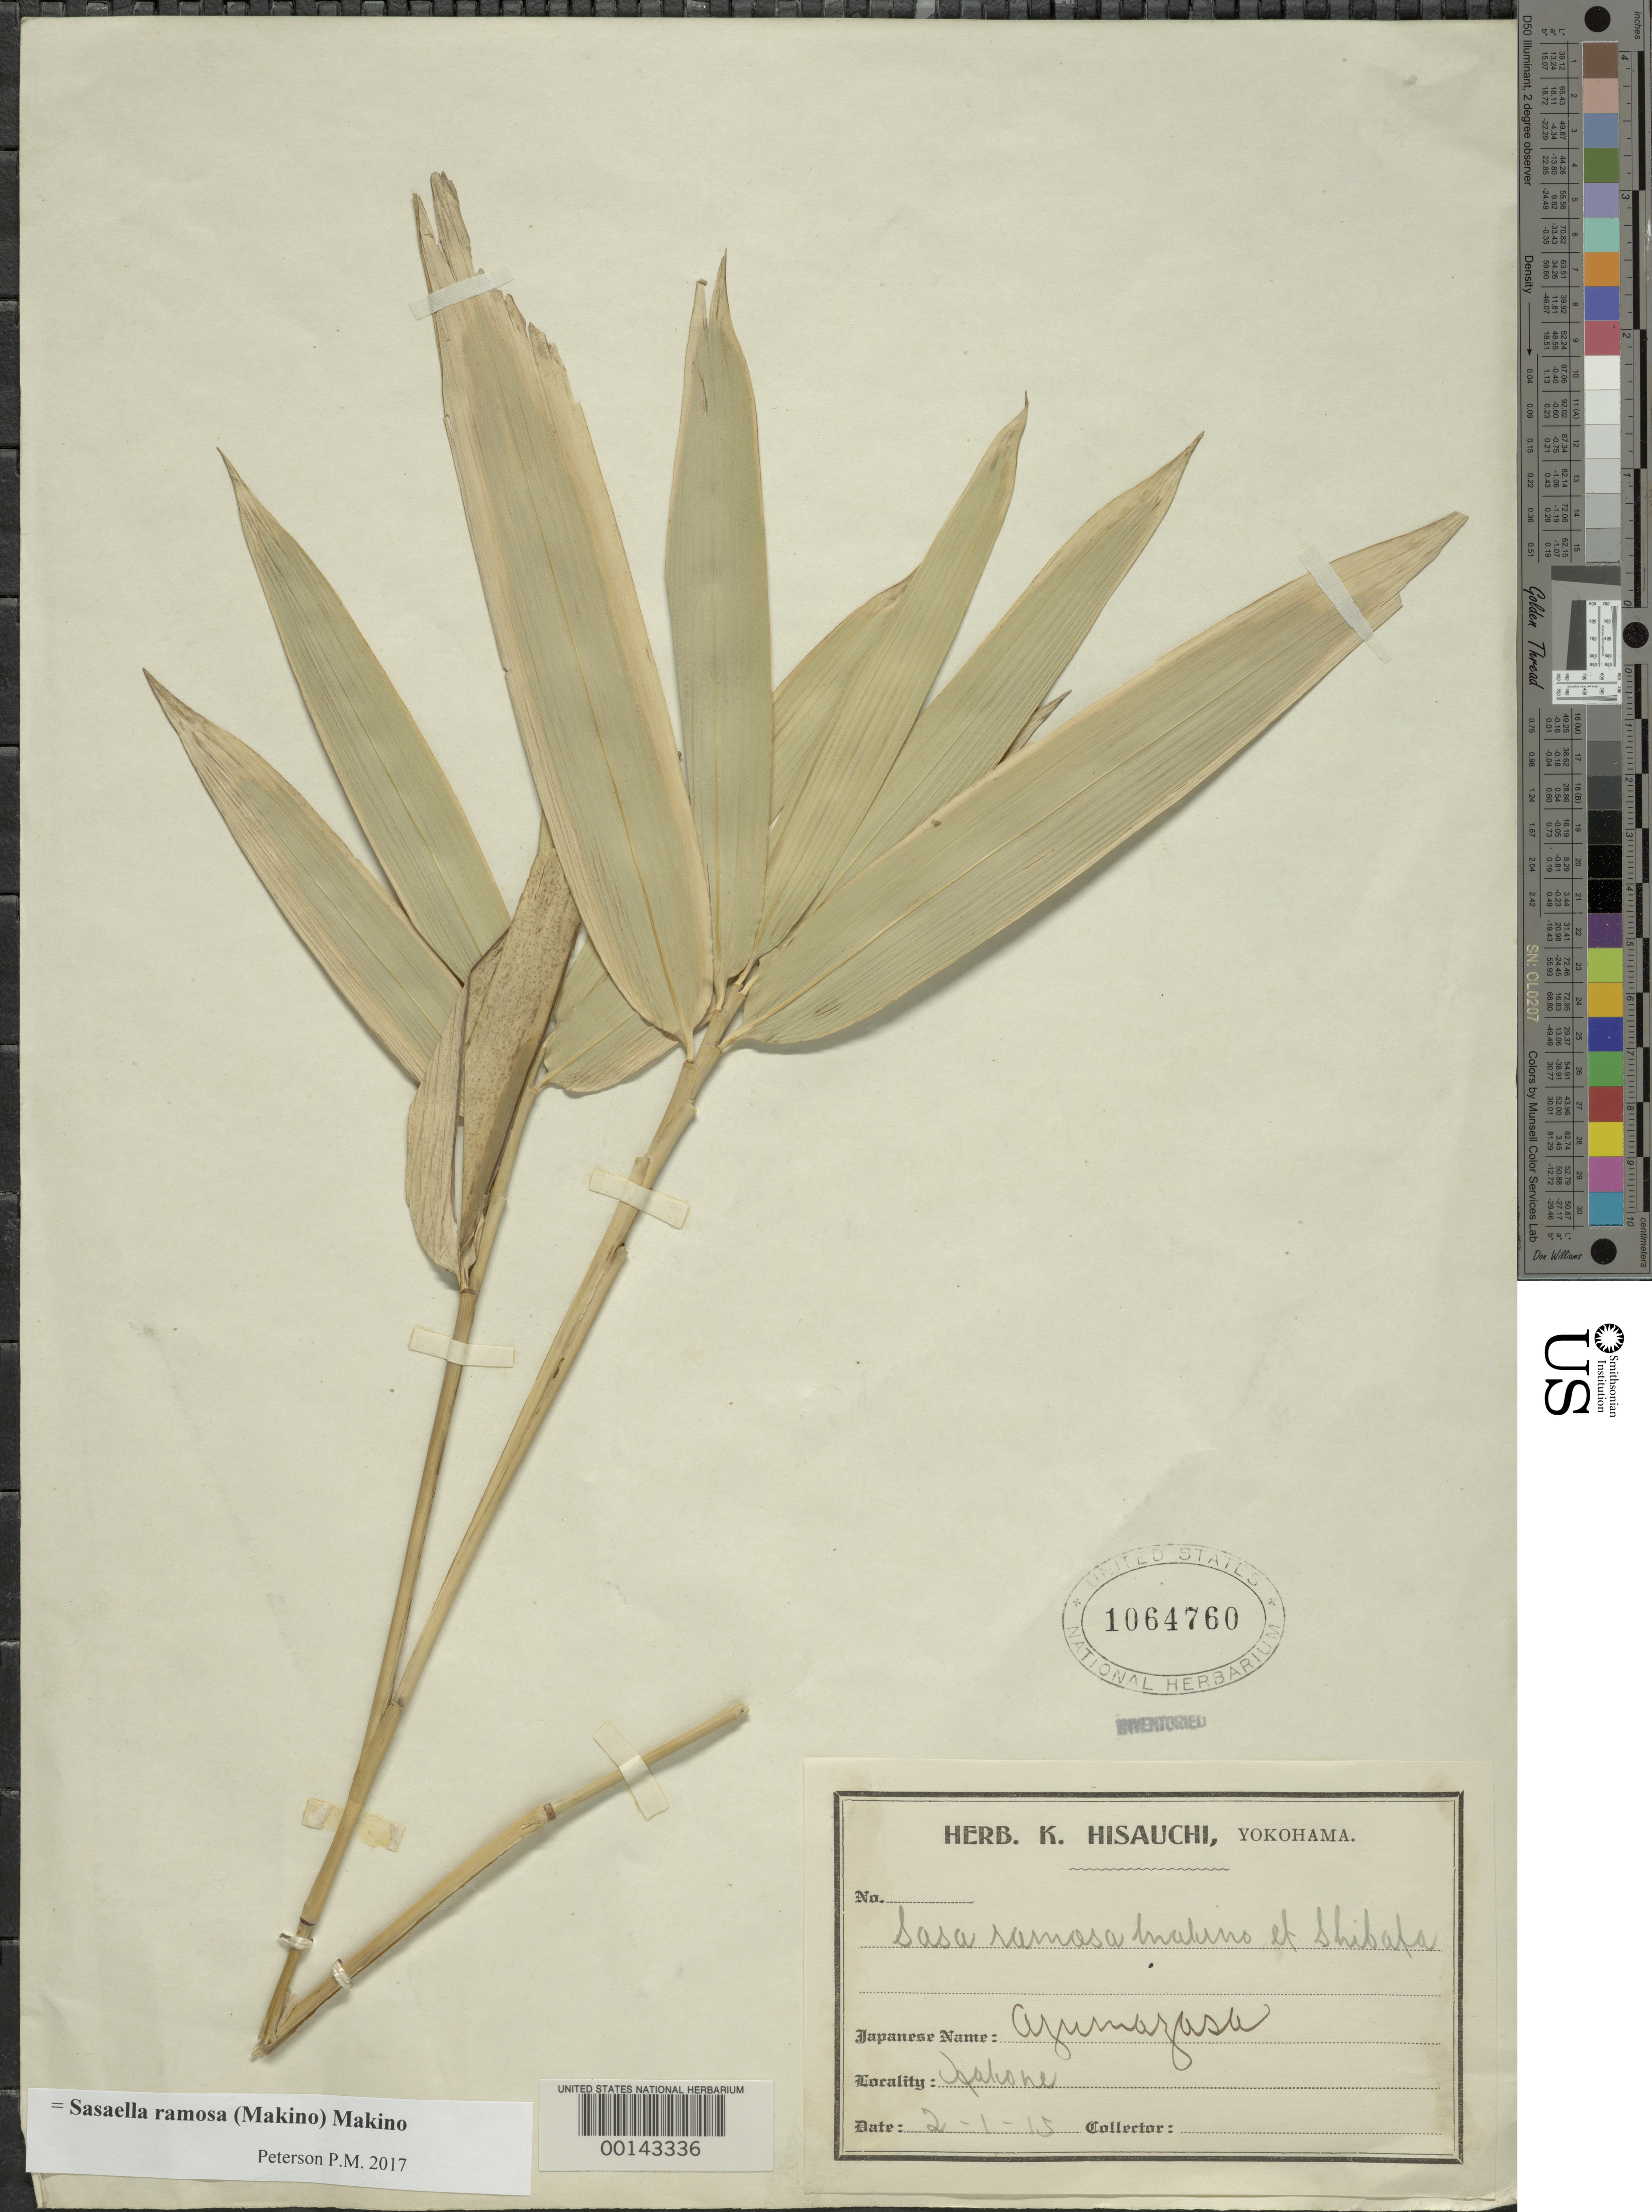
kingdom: Plantae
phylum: Tracheophyta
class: Liliopsida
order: Poales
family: Poaceae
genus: Sasaella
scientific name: Sasaella ramosa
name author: (Makino) Makino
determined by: Poaceae Reorganization Project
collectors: K. Hisauchi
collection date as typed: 02 Jan 1915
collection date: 1915-01-02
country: Japan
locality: Mt. kakone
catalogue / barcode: US 1064760